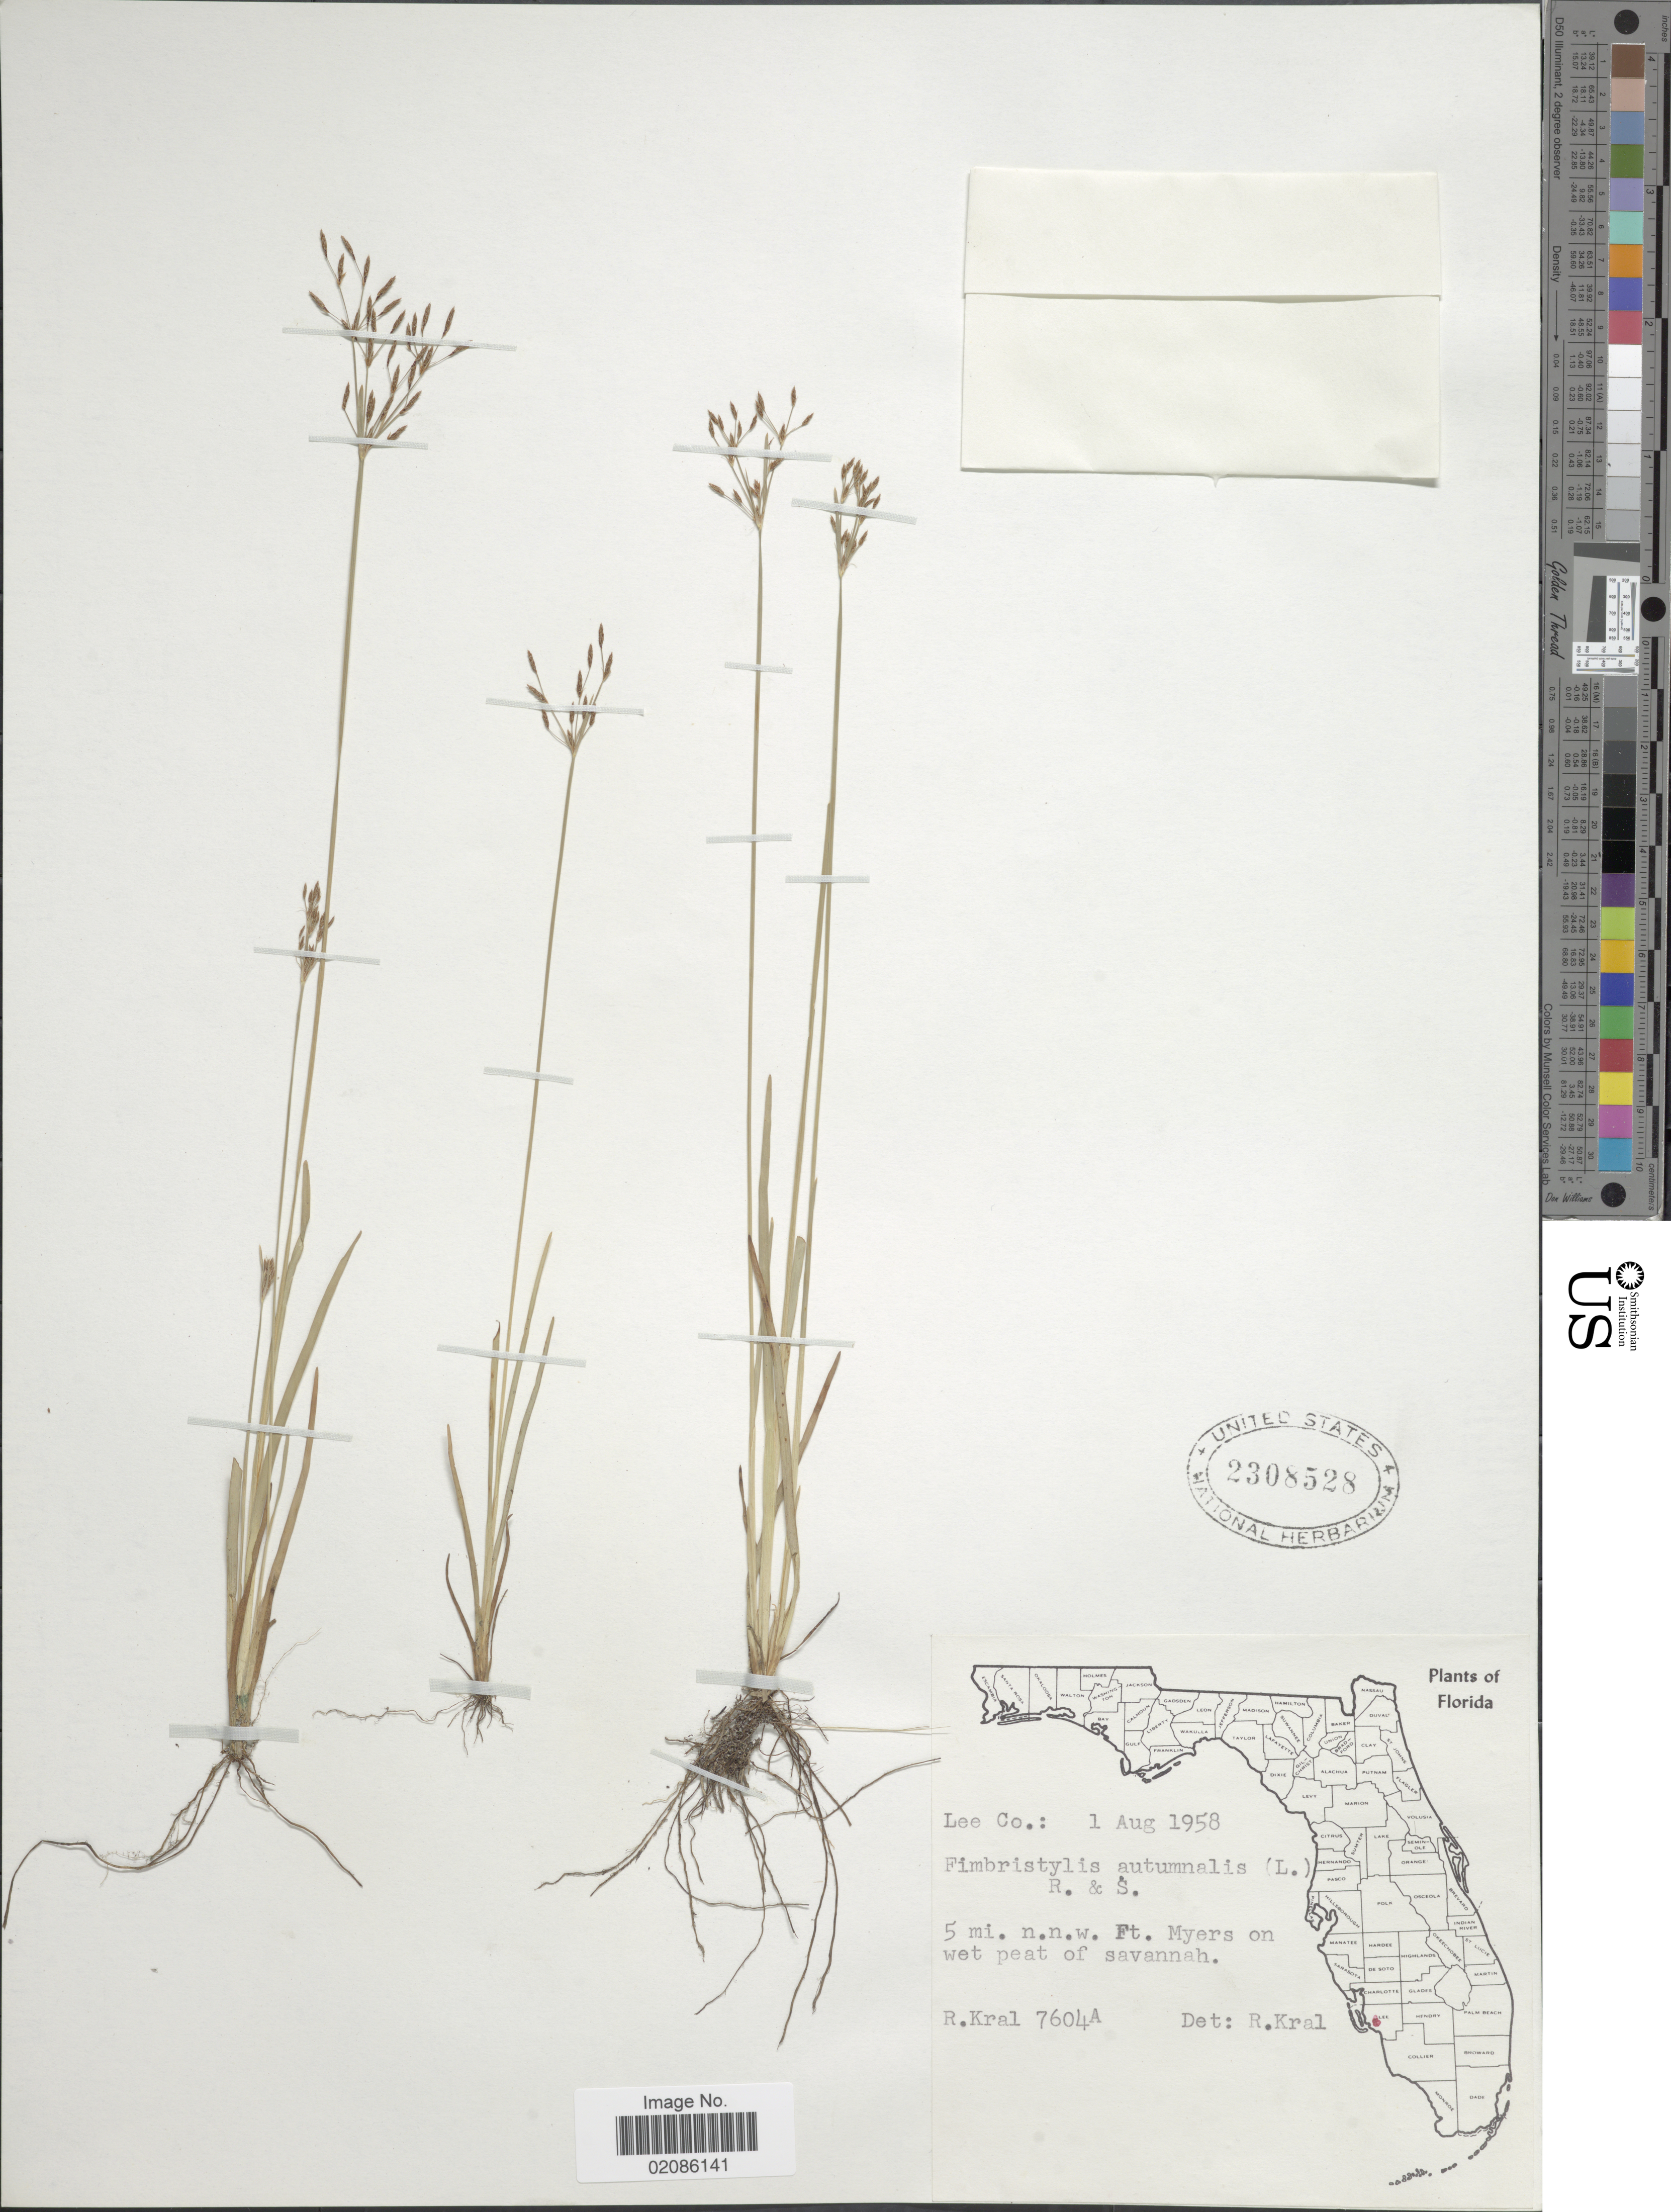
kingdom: Plantae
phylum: Tracheophyta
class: Liliopsida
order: Poales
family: Cyperaceae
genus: Fimbristylis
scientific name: Fimbristylis autumnalis (L.) Roem. & Schult.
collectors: R. Kral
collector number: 7604A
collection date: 1958-08-01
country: United States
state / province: Florida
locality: Lee Co. 5 mi. n.n.w. Ft. Myers on wet peat of savannah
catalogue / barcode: US 2308528